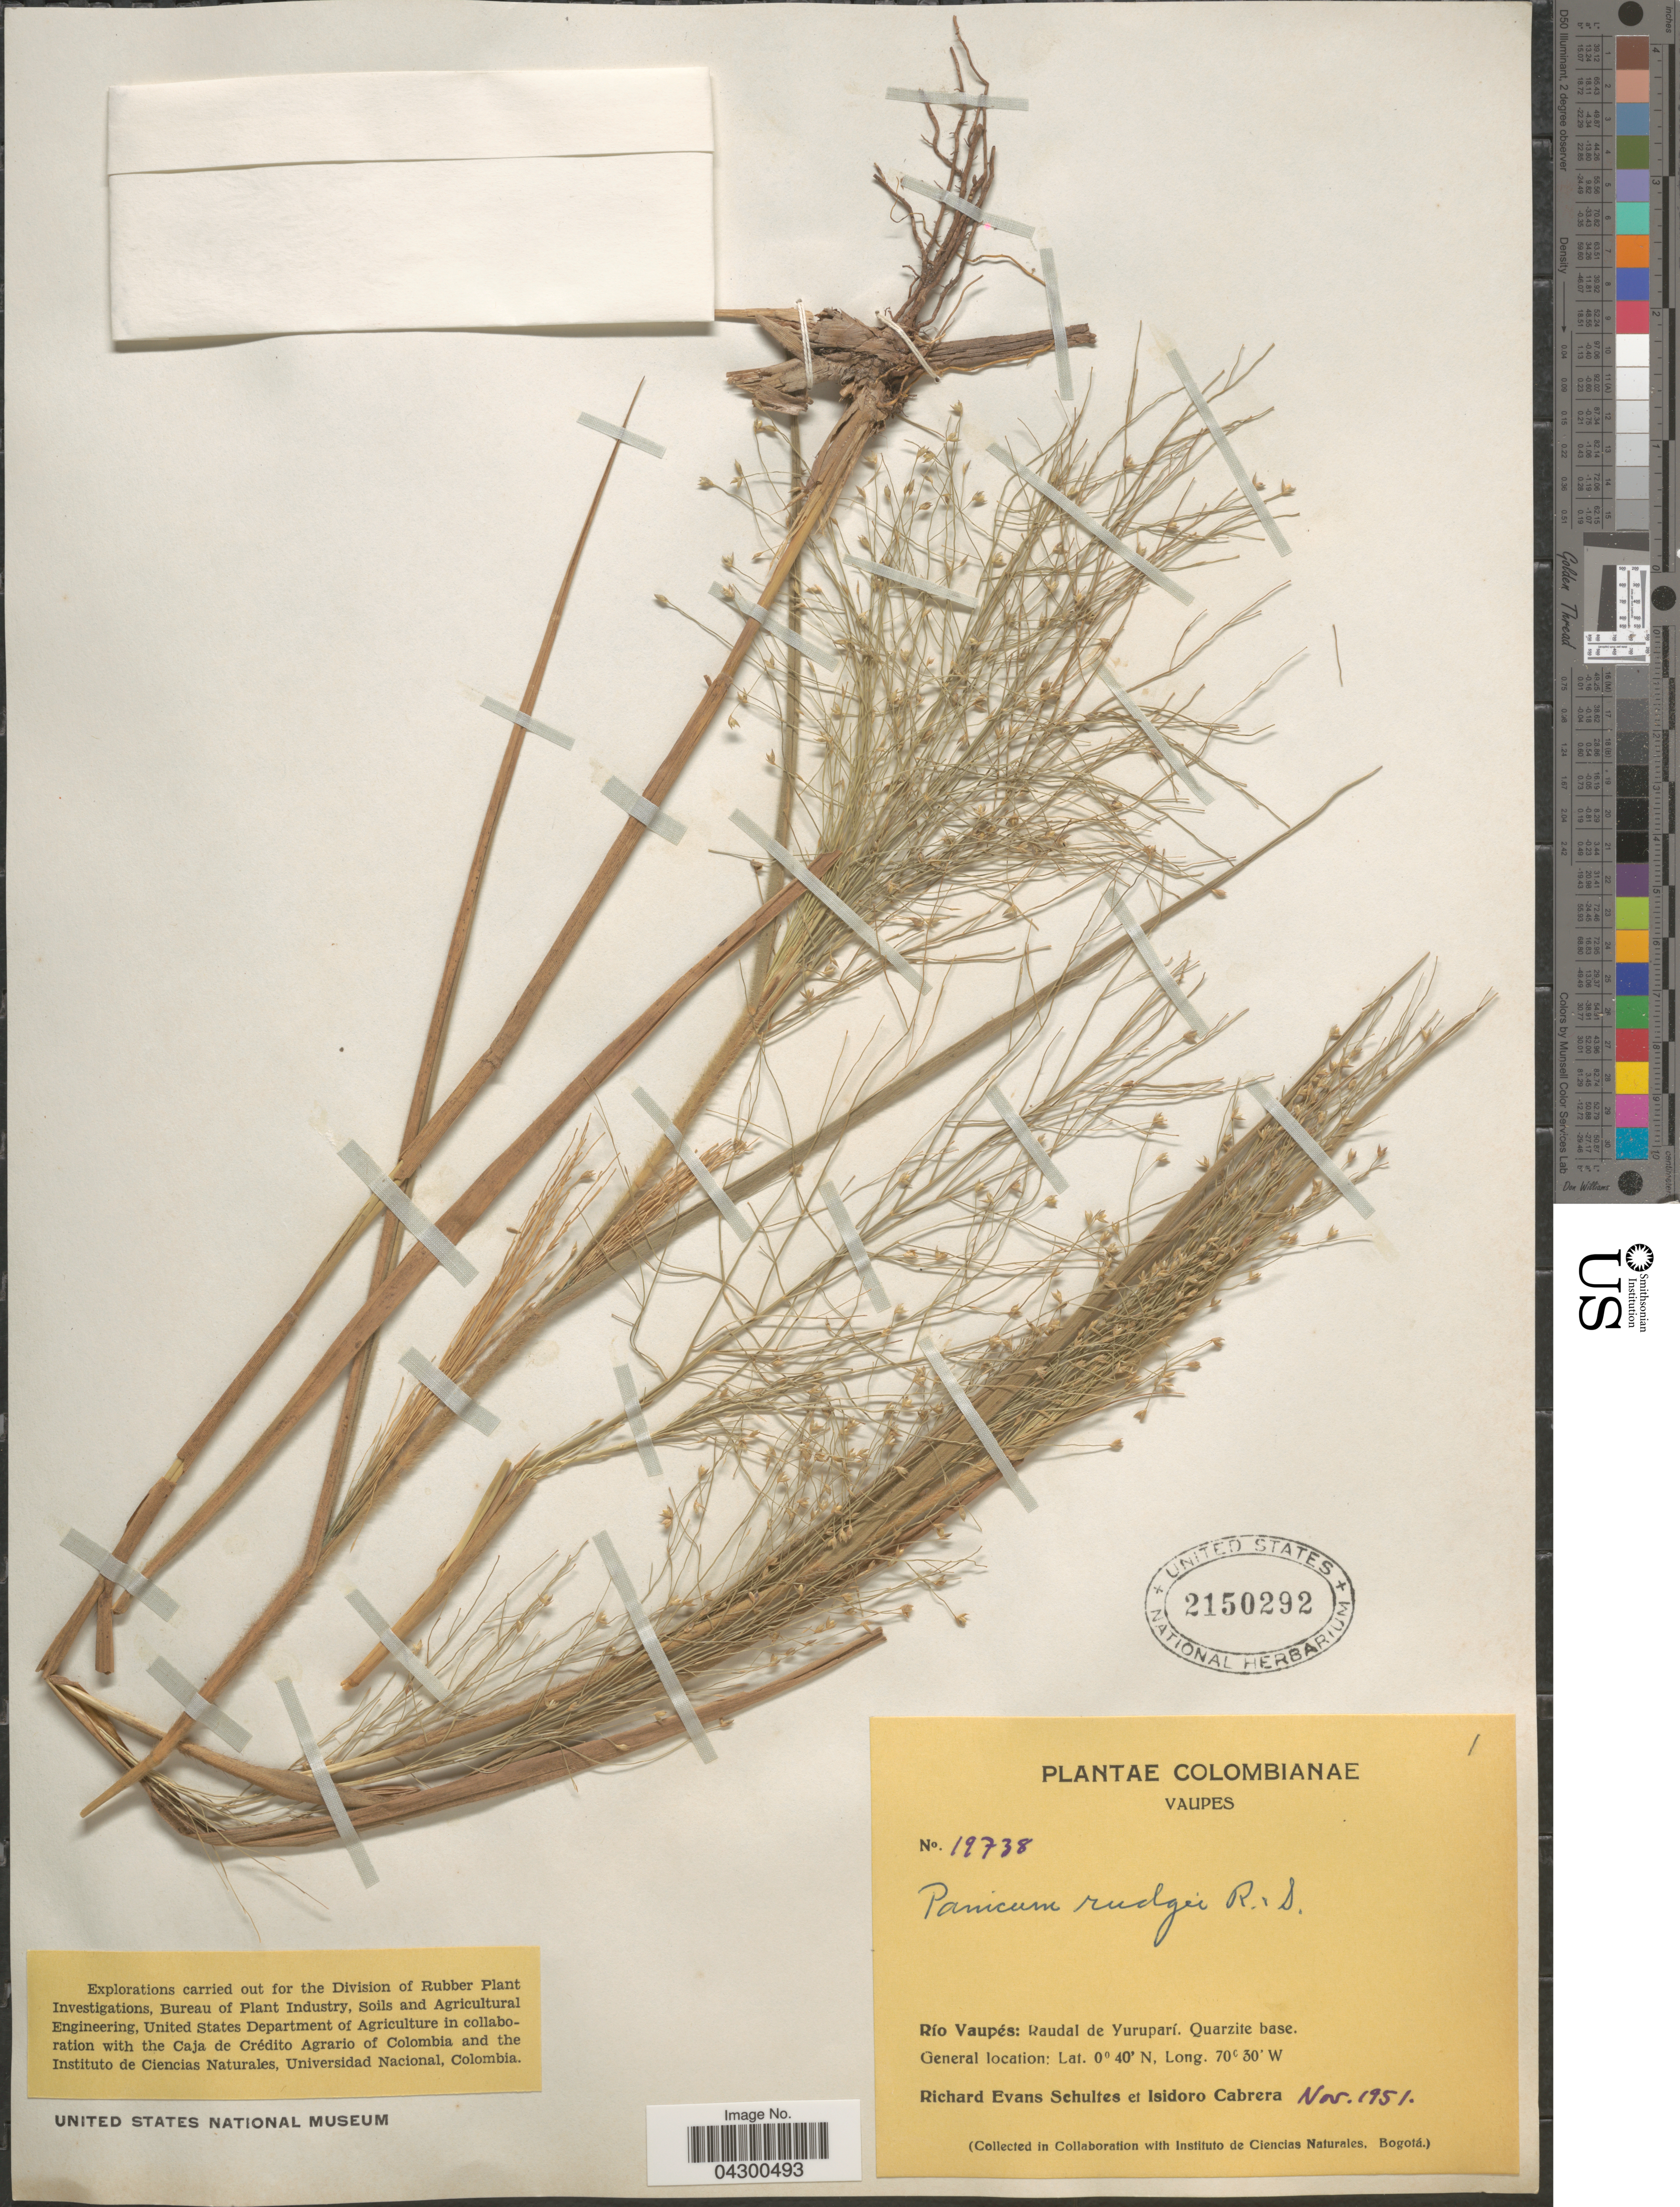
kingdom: Plantae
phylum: Tracheophyta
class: Liliopsida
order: Poales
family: Poaceae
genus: Panicum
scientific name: Panicum rudgei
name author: Roem. & Schult.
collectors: R. E. Schultes & I. Cabrera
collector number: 19738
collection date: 1951-11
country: Colombia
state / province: Vaupés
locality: Río Vaupés: Raudal de Yuruparí. Quarzte base.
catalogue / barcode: US 2150292